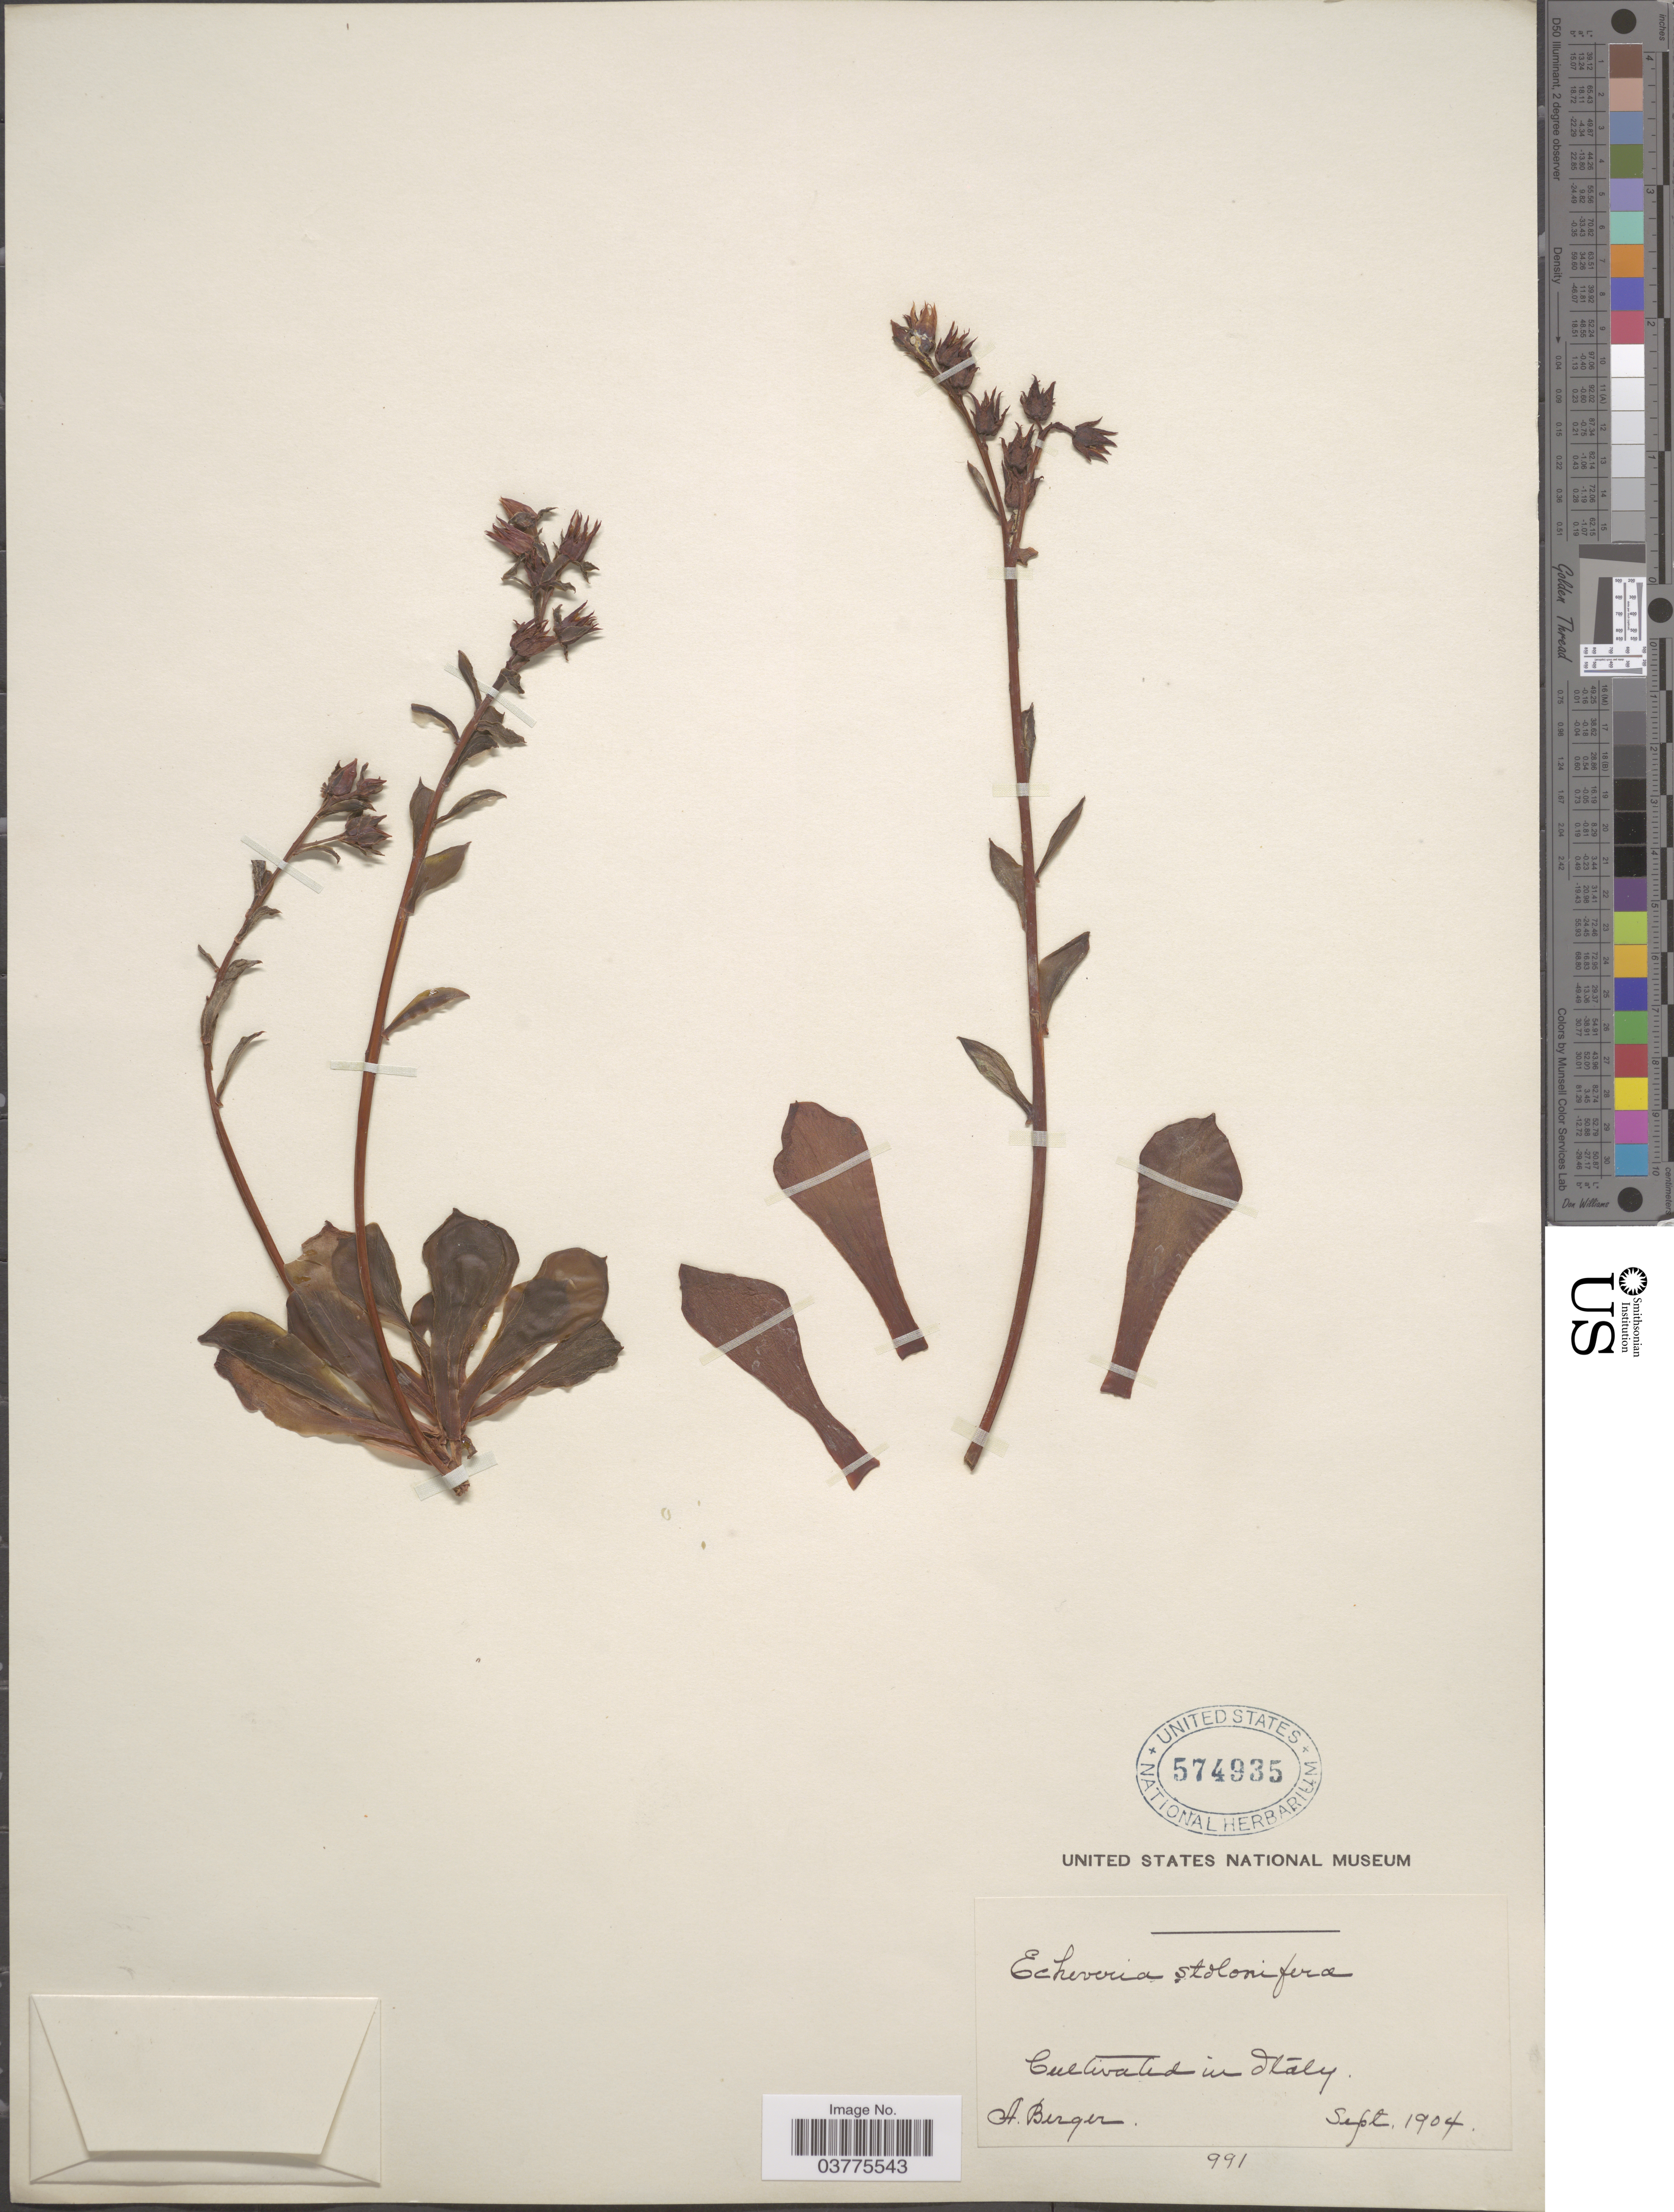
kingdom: Plantae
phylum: Tracheophyta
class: Magnoliopsida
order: Saxifragales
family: Crassulaceae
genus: Echeveria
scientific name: Echeveria stolonifera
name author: (Baker) Otto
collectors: A. Berger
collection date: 1904-09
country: Italy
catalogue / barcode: US 574935